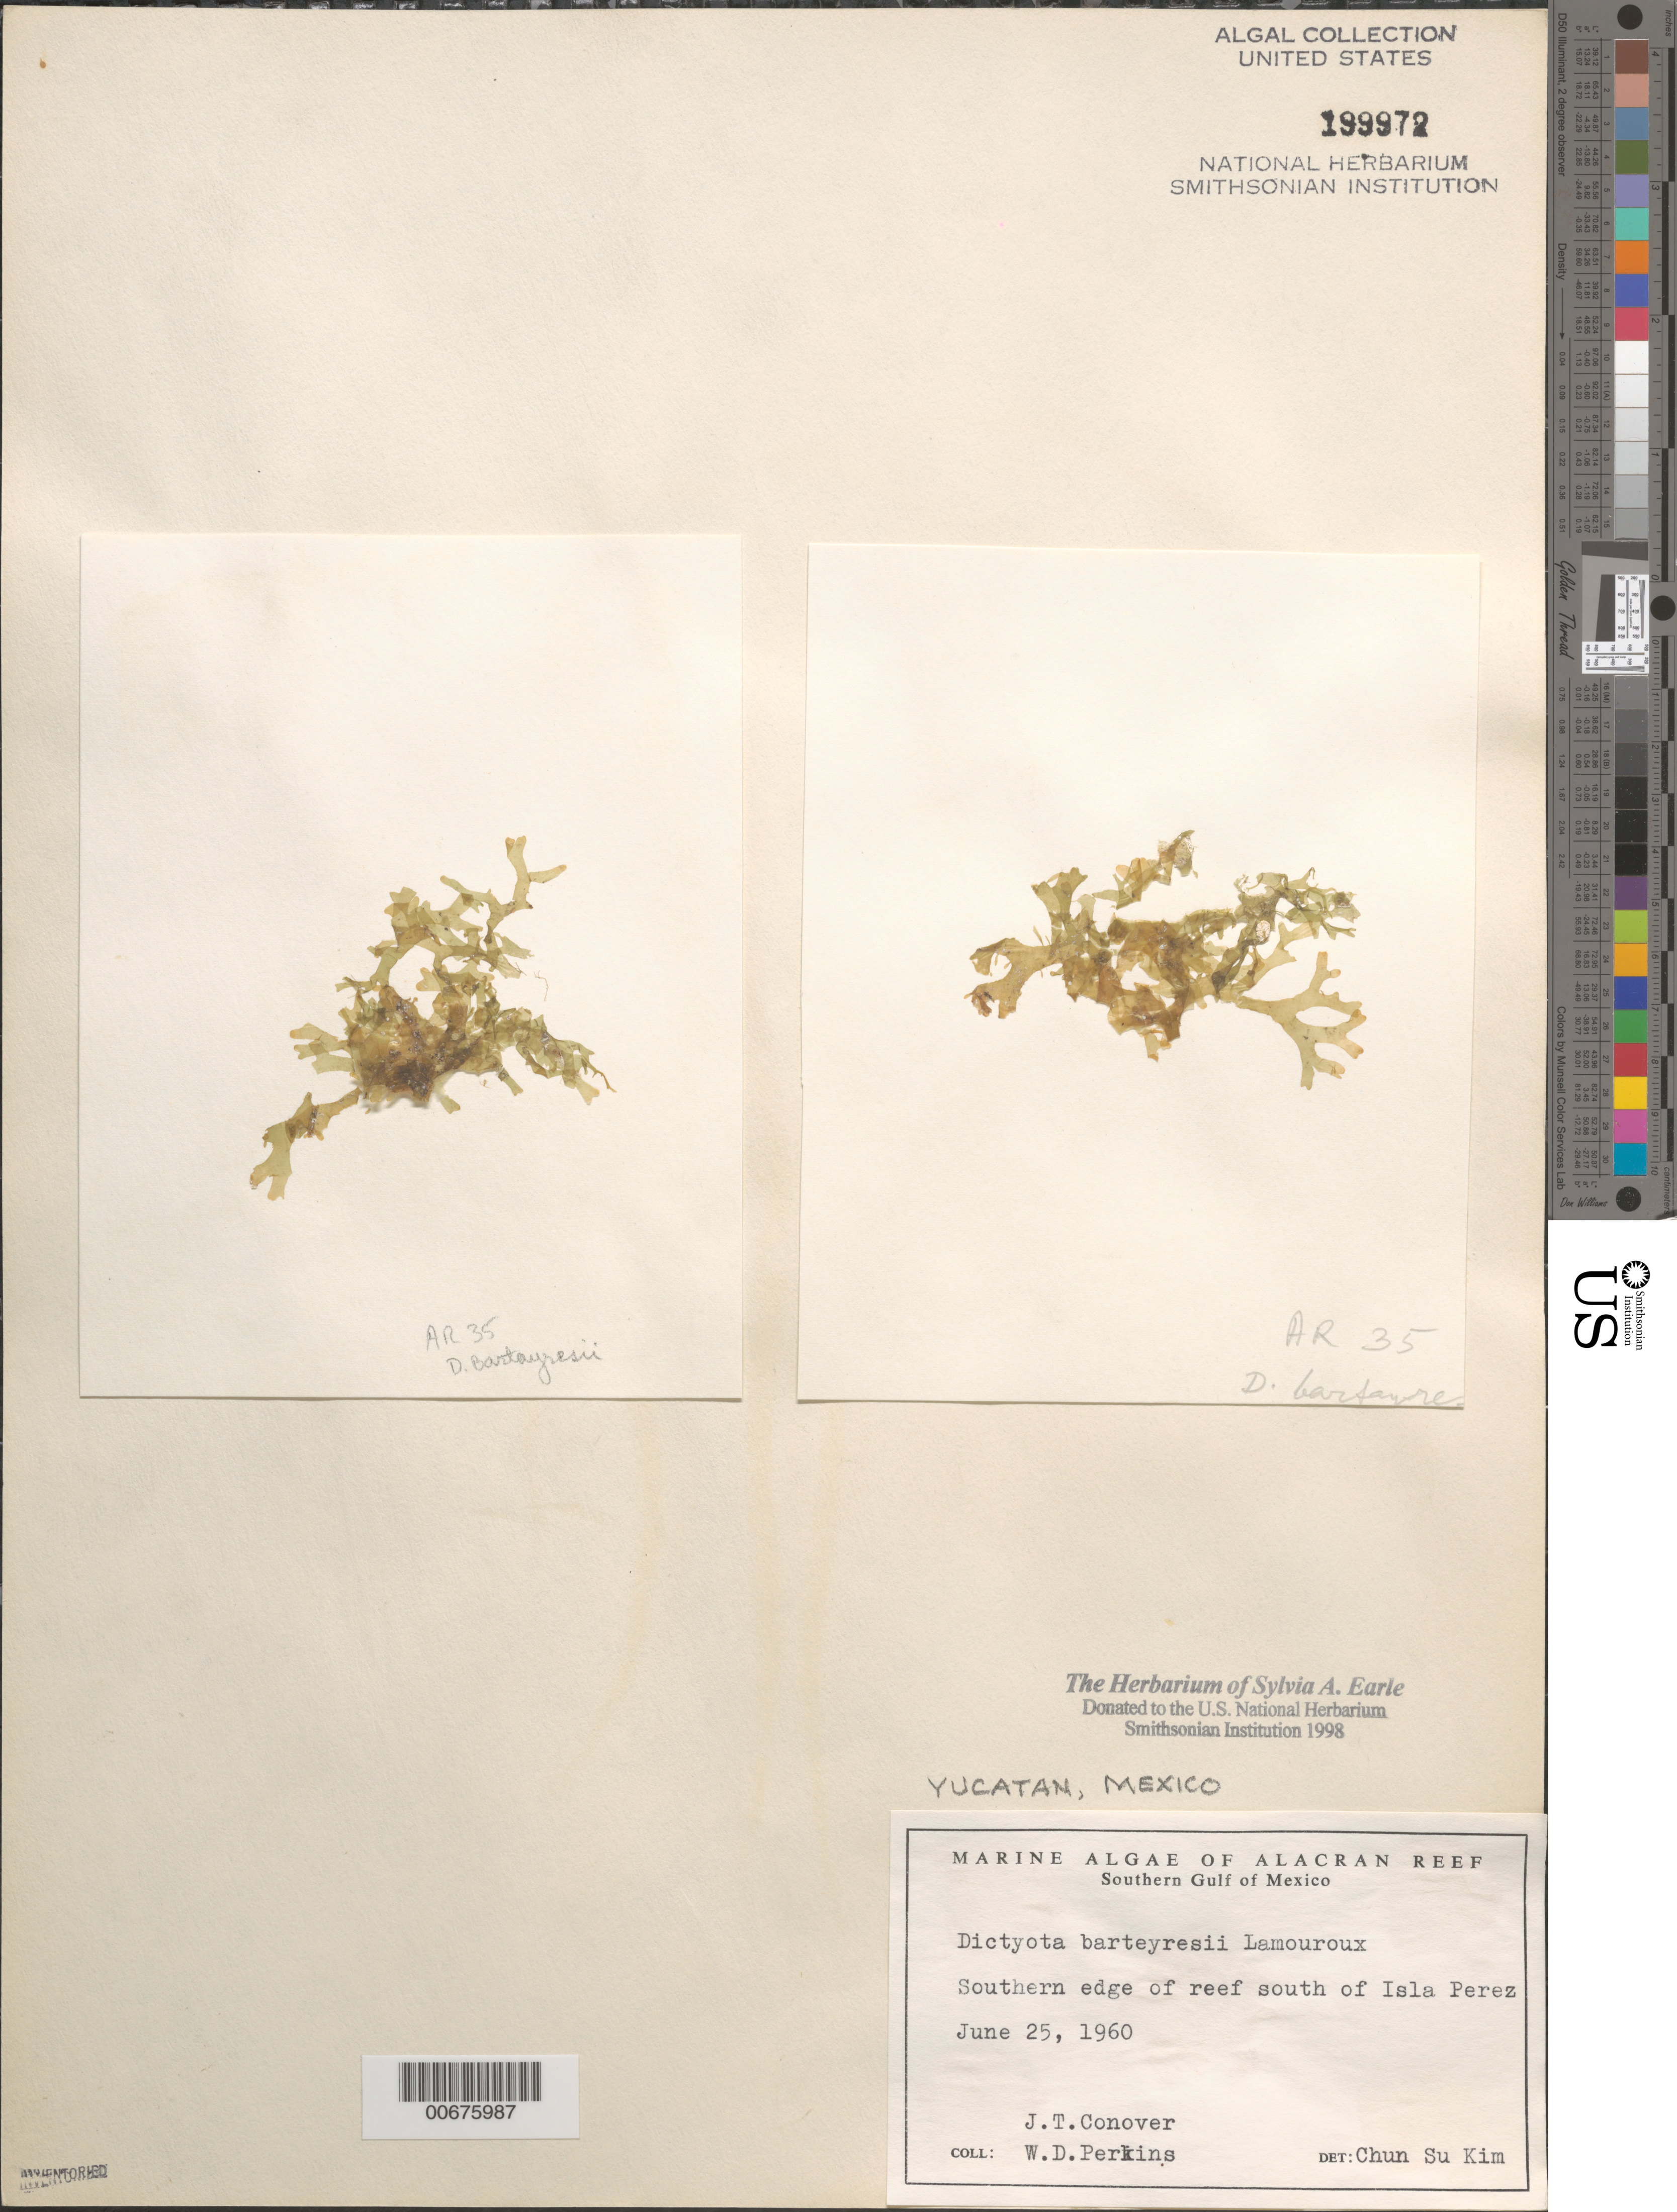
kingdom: Chromista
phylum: Ochrophyta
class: Phaeophyceae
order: Dictyotales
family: Dictyotaceae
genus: Dictyota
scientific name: Dictyota bartayresiana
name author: J.V.Lamouroux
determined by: Kim, Chun Su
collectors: J. T. Conover & W. D. Perkins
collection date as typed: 25 Jun 1960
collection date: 1960-06-25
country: Mexico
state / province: Yucatan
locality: Alacran Reef, south of Isla Perez, Campeche Bank, southern Gulf of Mexico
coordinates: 22 30' N, 89 45' W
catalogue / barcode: US 199972